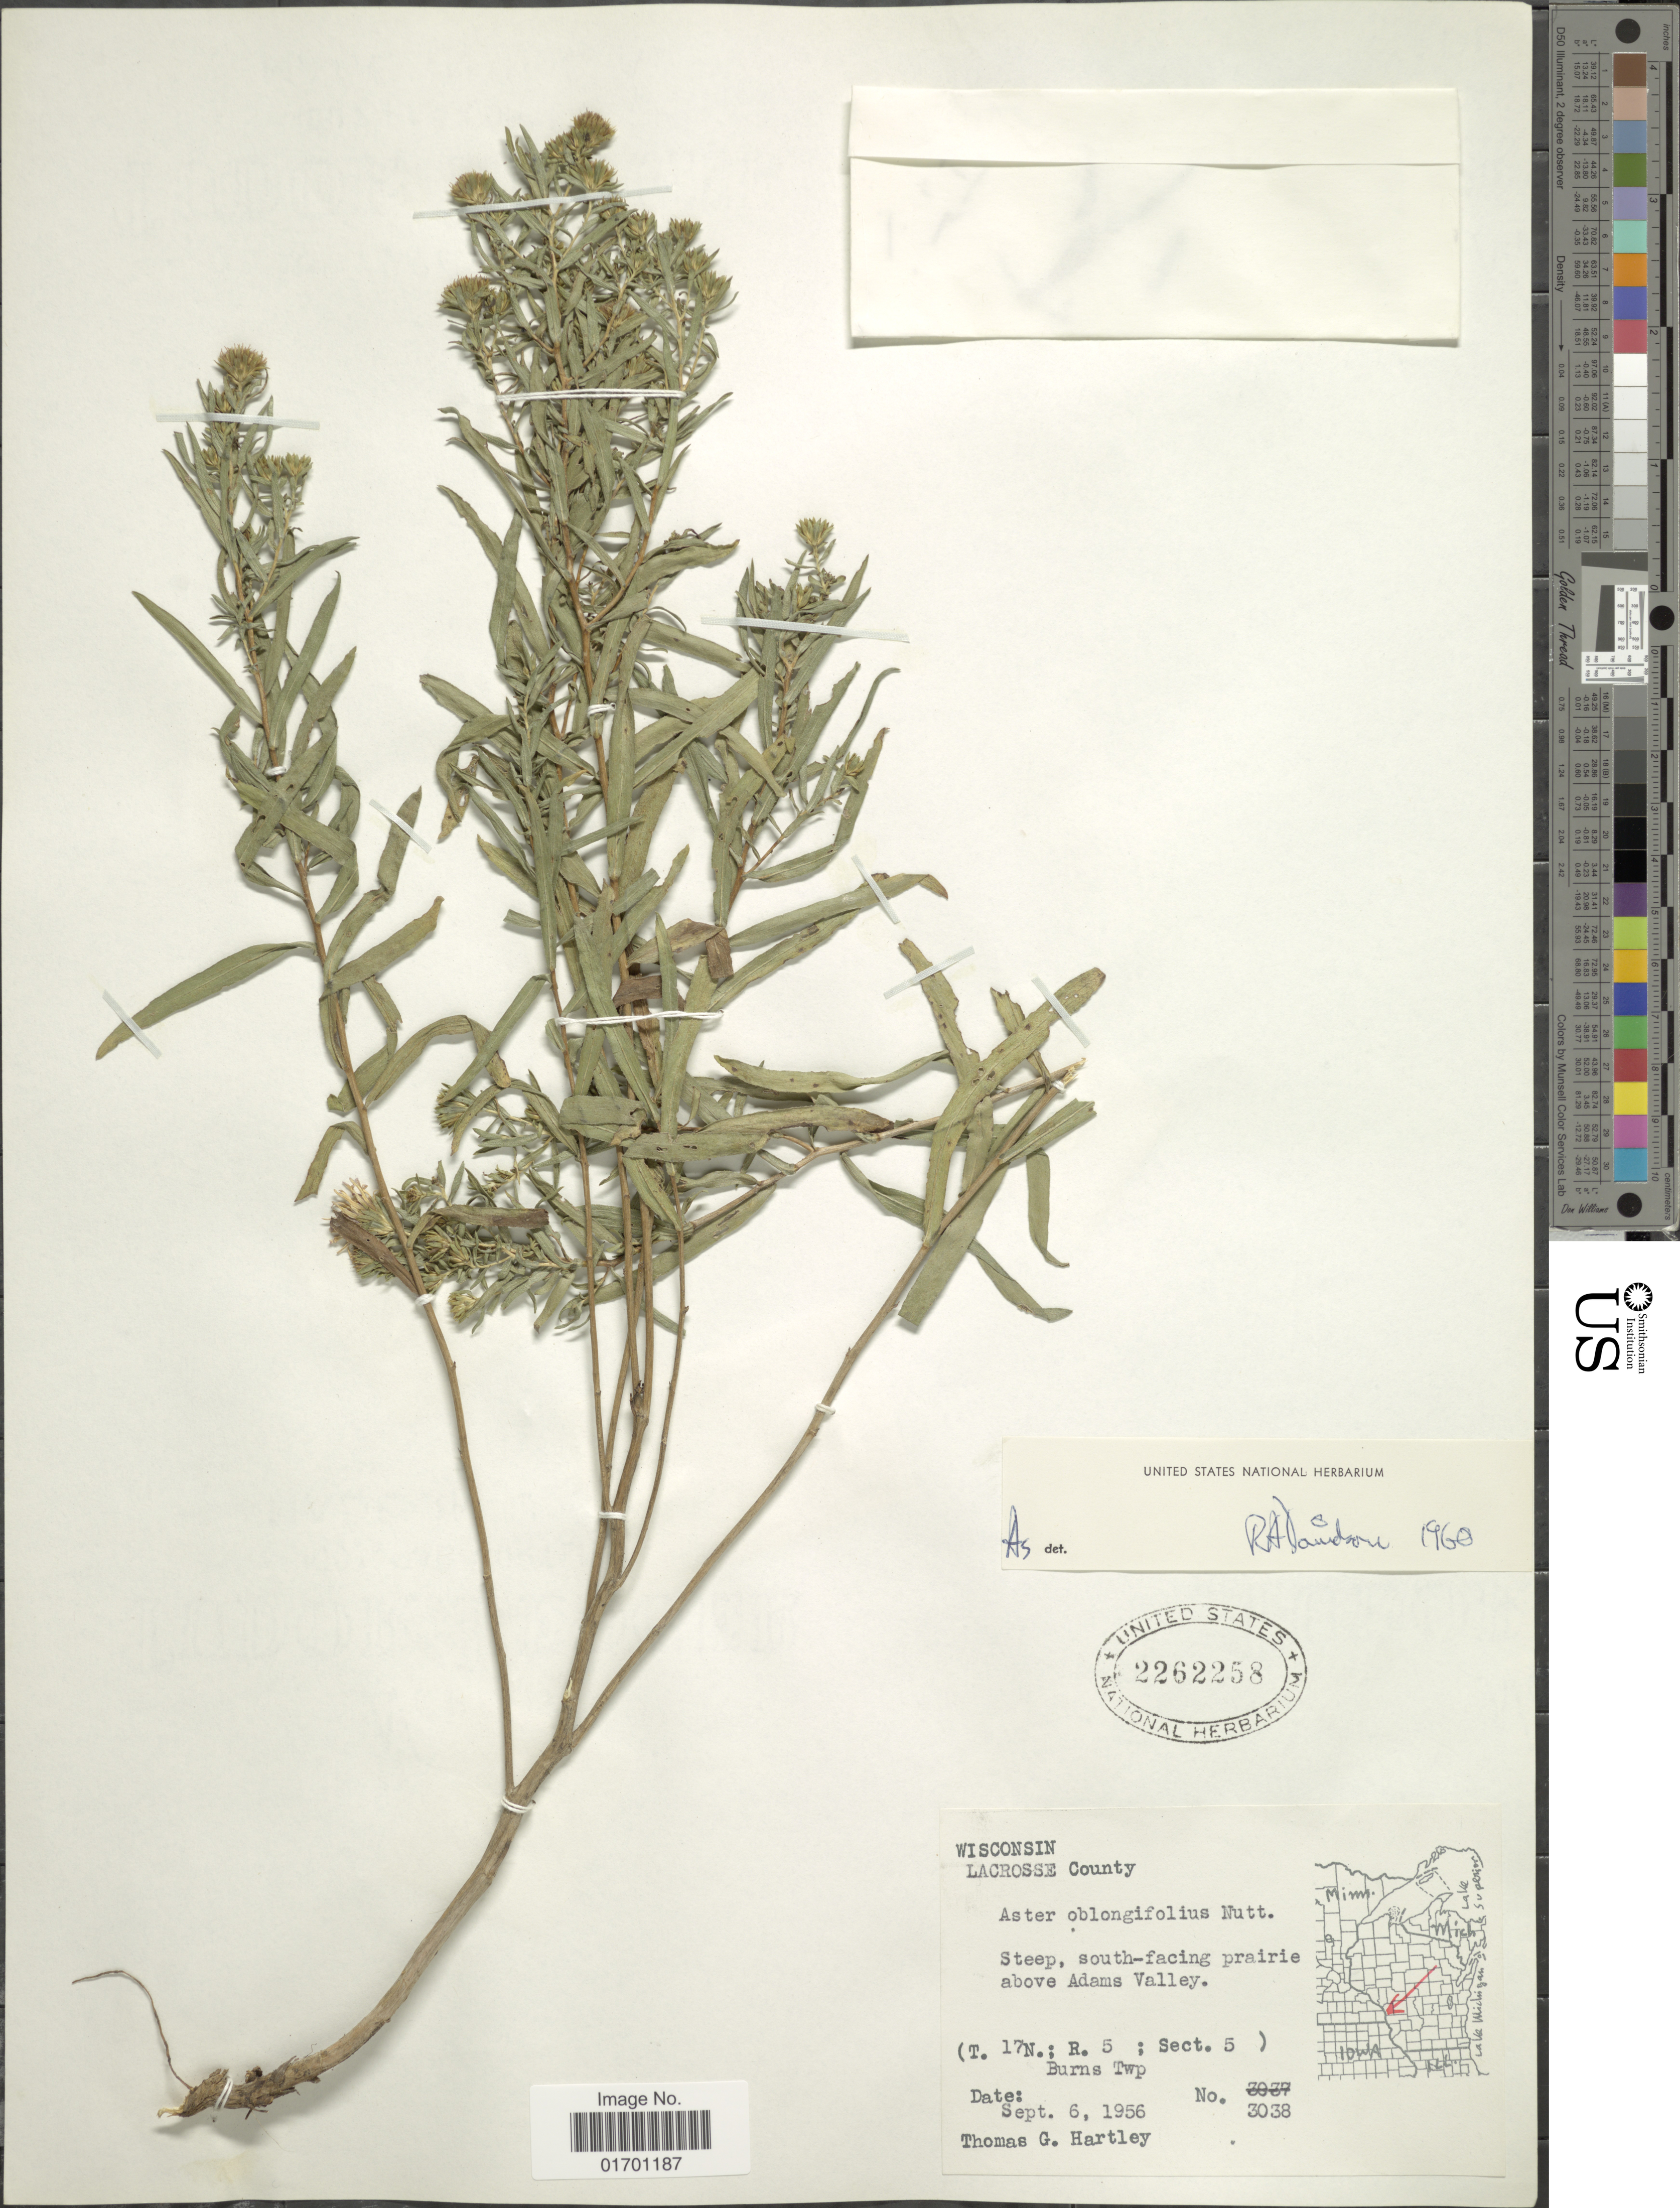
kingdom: Plantae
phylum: Tracheophyta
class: Magnoliopsida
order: Asterales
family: Asteraceae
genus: Symphyotrichum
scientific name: Symphyotrichum oblongifolium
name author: (Nutt.) G.L. Nesom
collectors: T. G. Hartley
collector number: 3038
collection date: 1956-09-06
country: United States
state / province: Wisconsin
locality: Lacrosse County, Steep, South - facing prairie above Adams Valley, ( T. 17 N ; R 5; Sect 5 ) Burns Twp.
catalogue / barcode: US 2262258